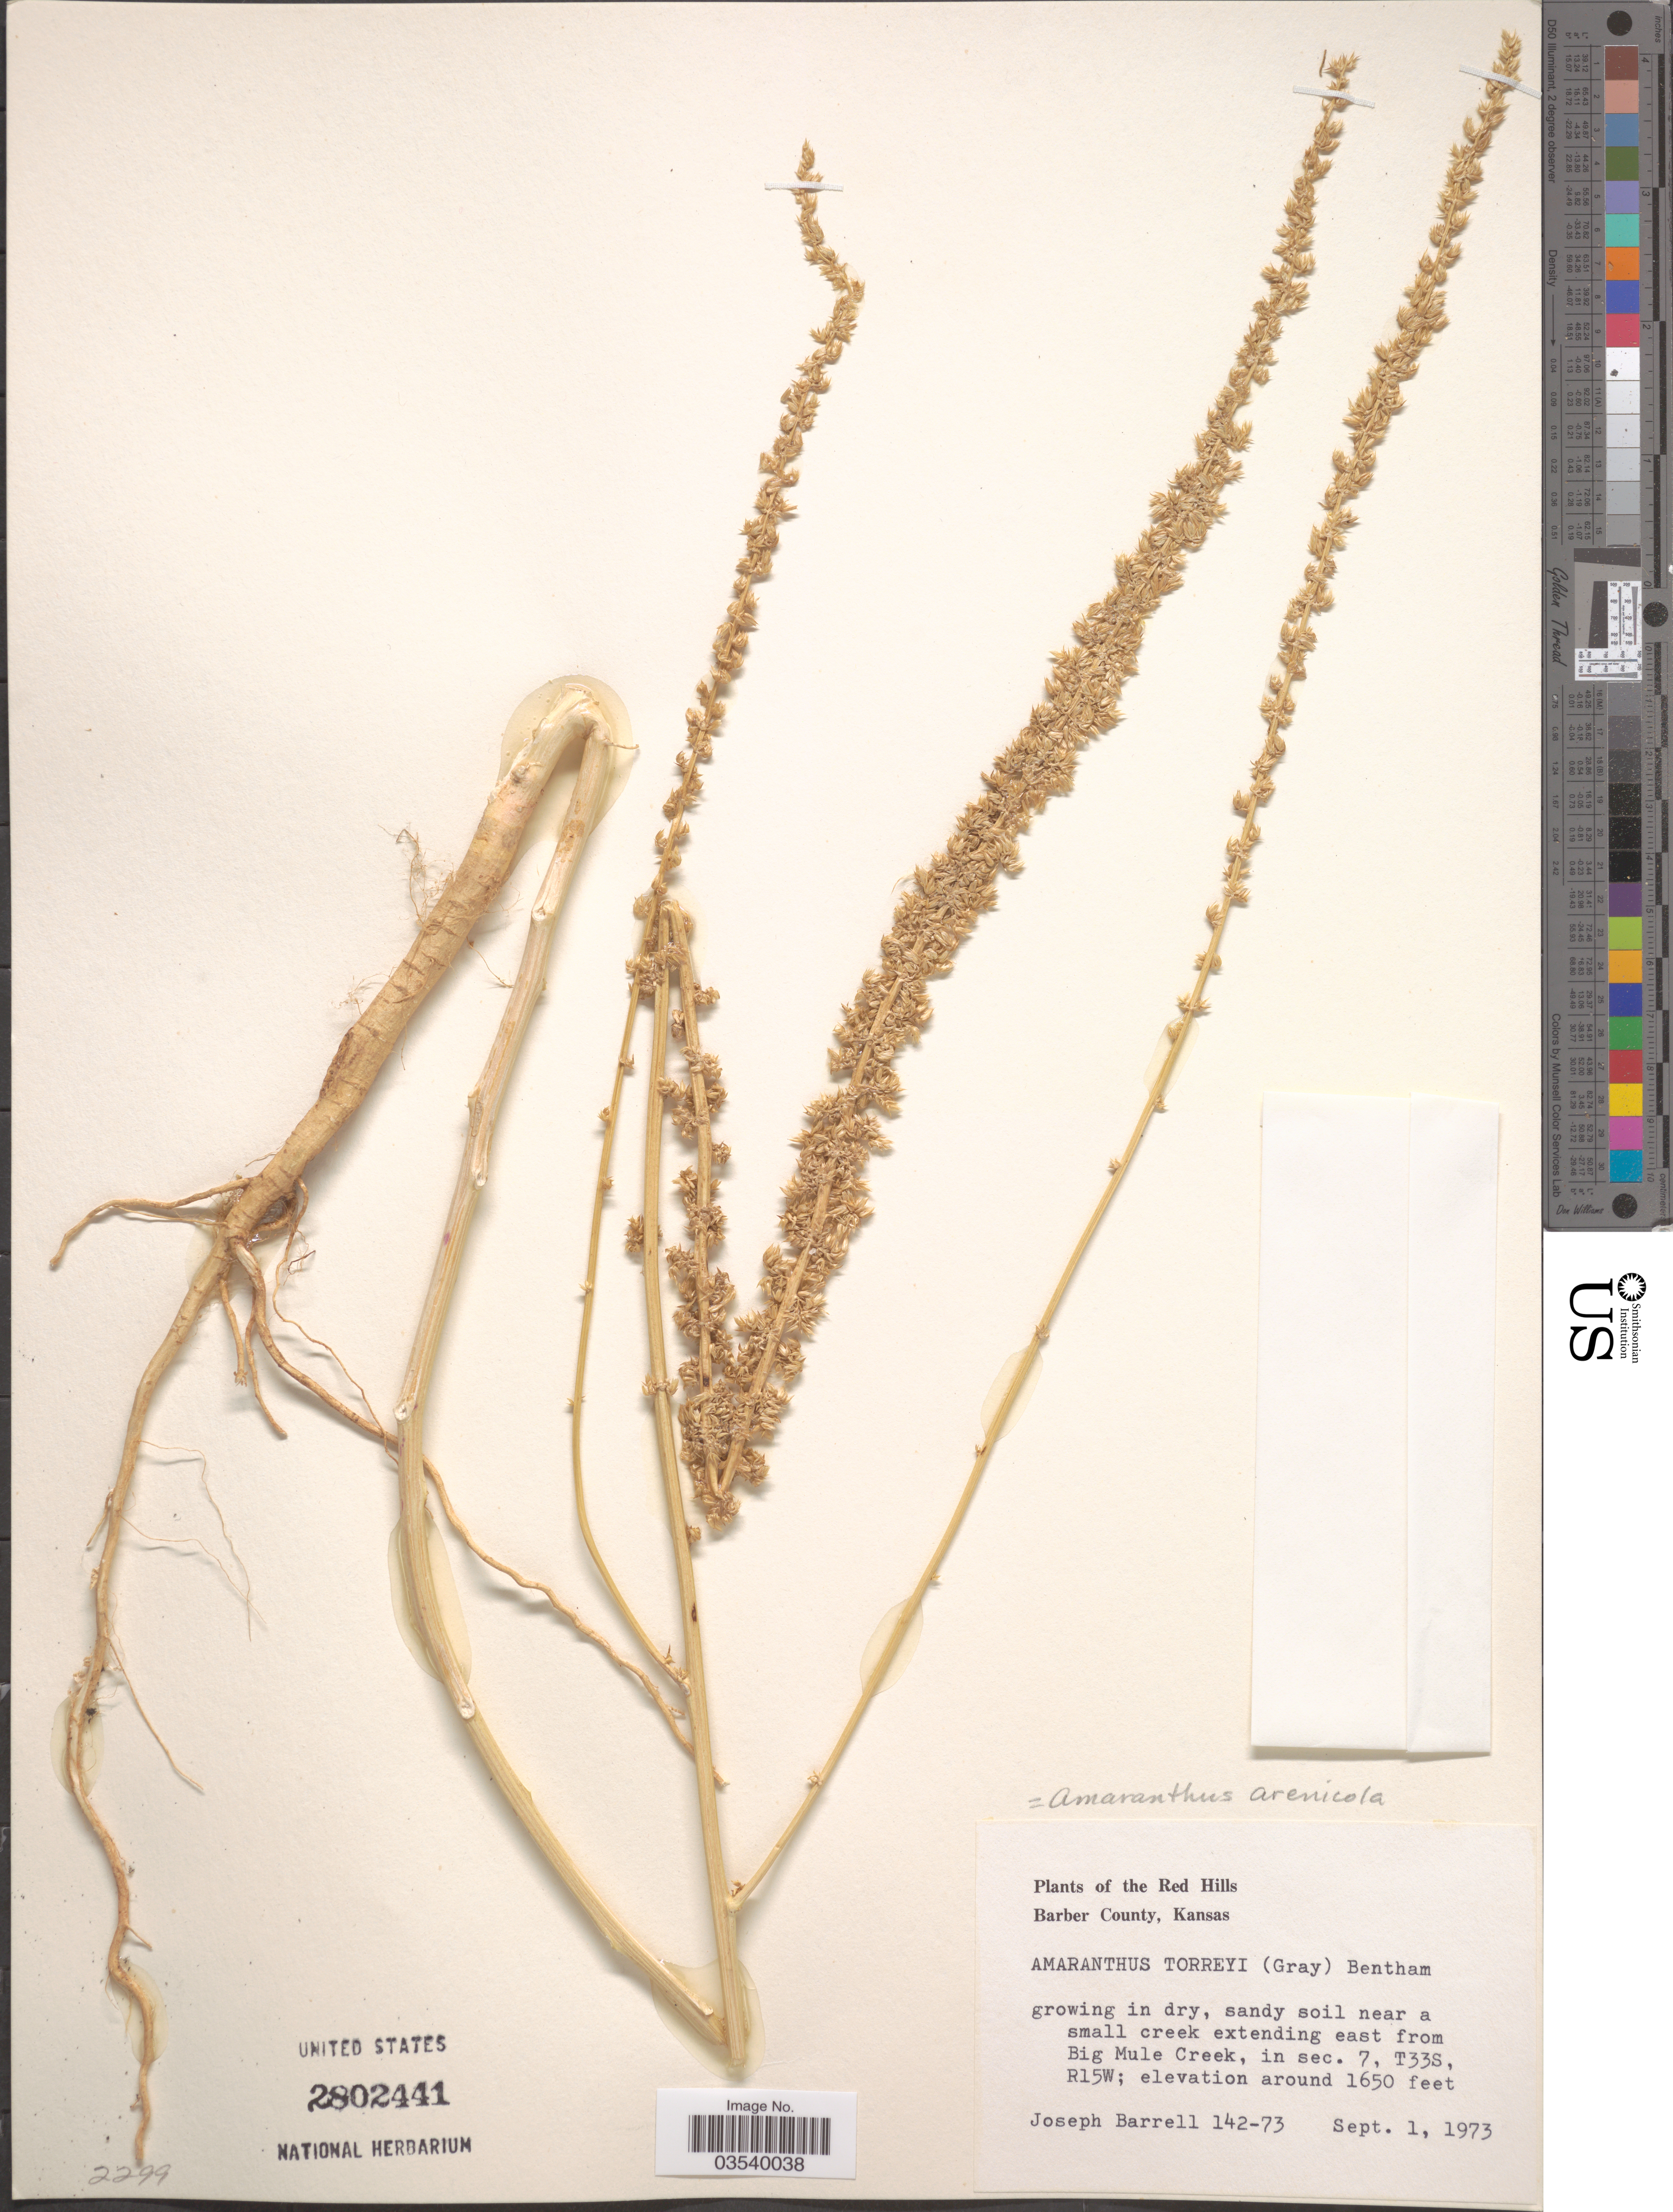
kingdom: Plantae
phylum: Tracheophyta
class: Magnoliopsida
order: Caryophyllales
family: Amaranthaceae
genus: Amaranthus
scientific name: Amaranthus arenicola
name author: I.M. Johnst.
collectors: J. Barrell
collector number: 142-73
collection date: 1973-09-01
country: United States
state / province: Kansas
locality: Red Hills Barber County. Small creek extending east from Big Mule Creek, in sec. 7, T33S, R15W.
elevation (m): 1650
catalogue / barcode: US 2802441